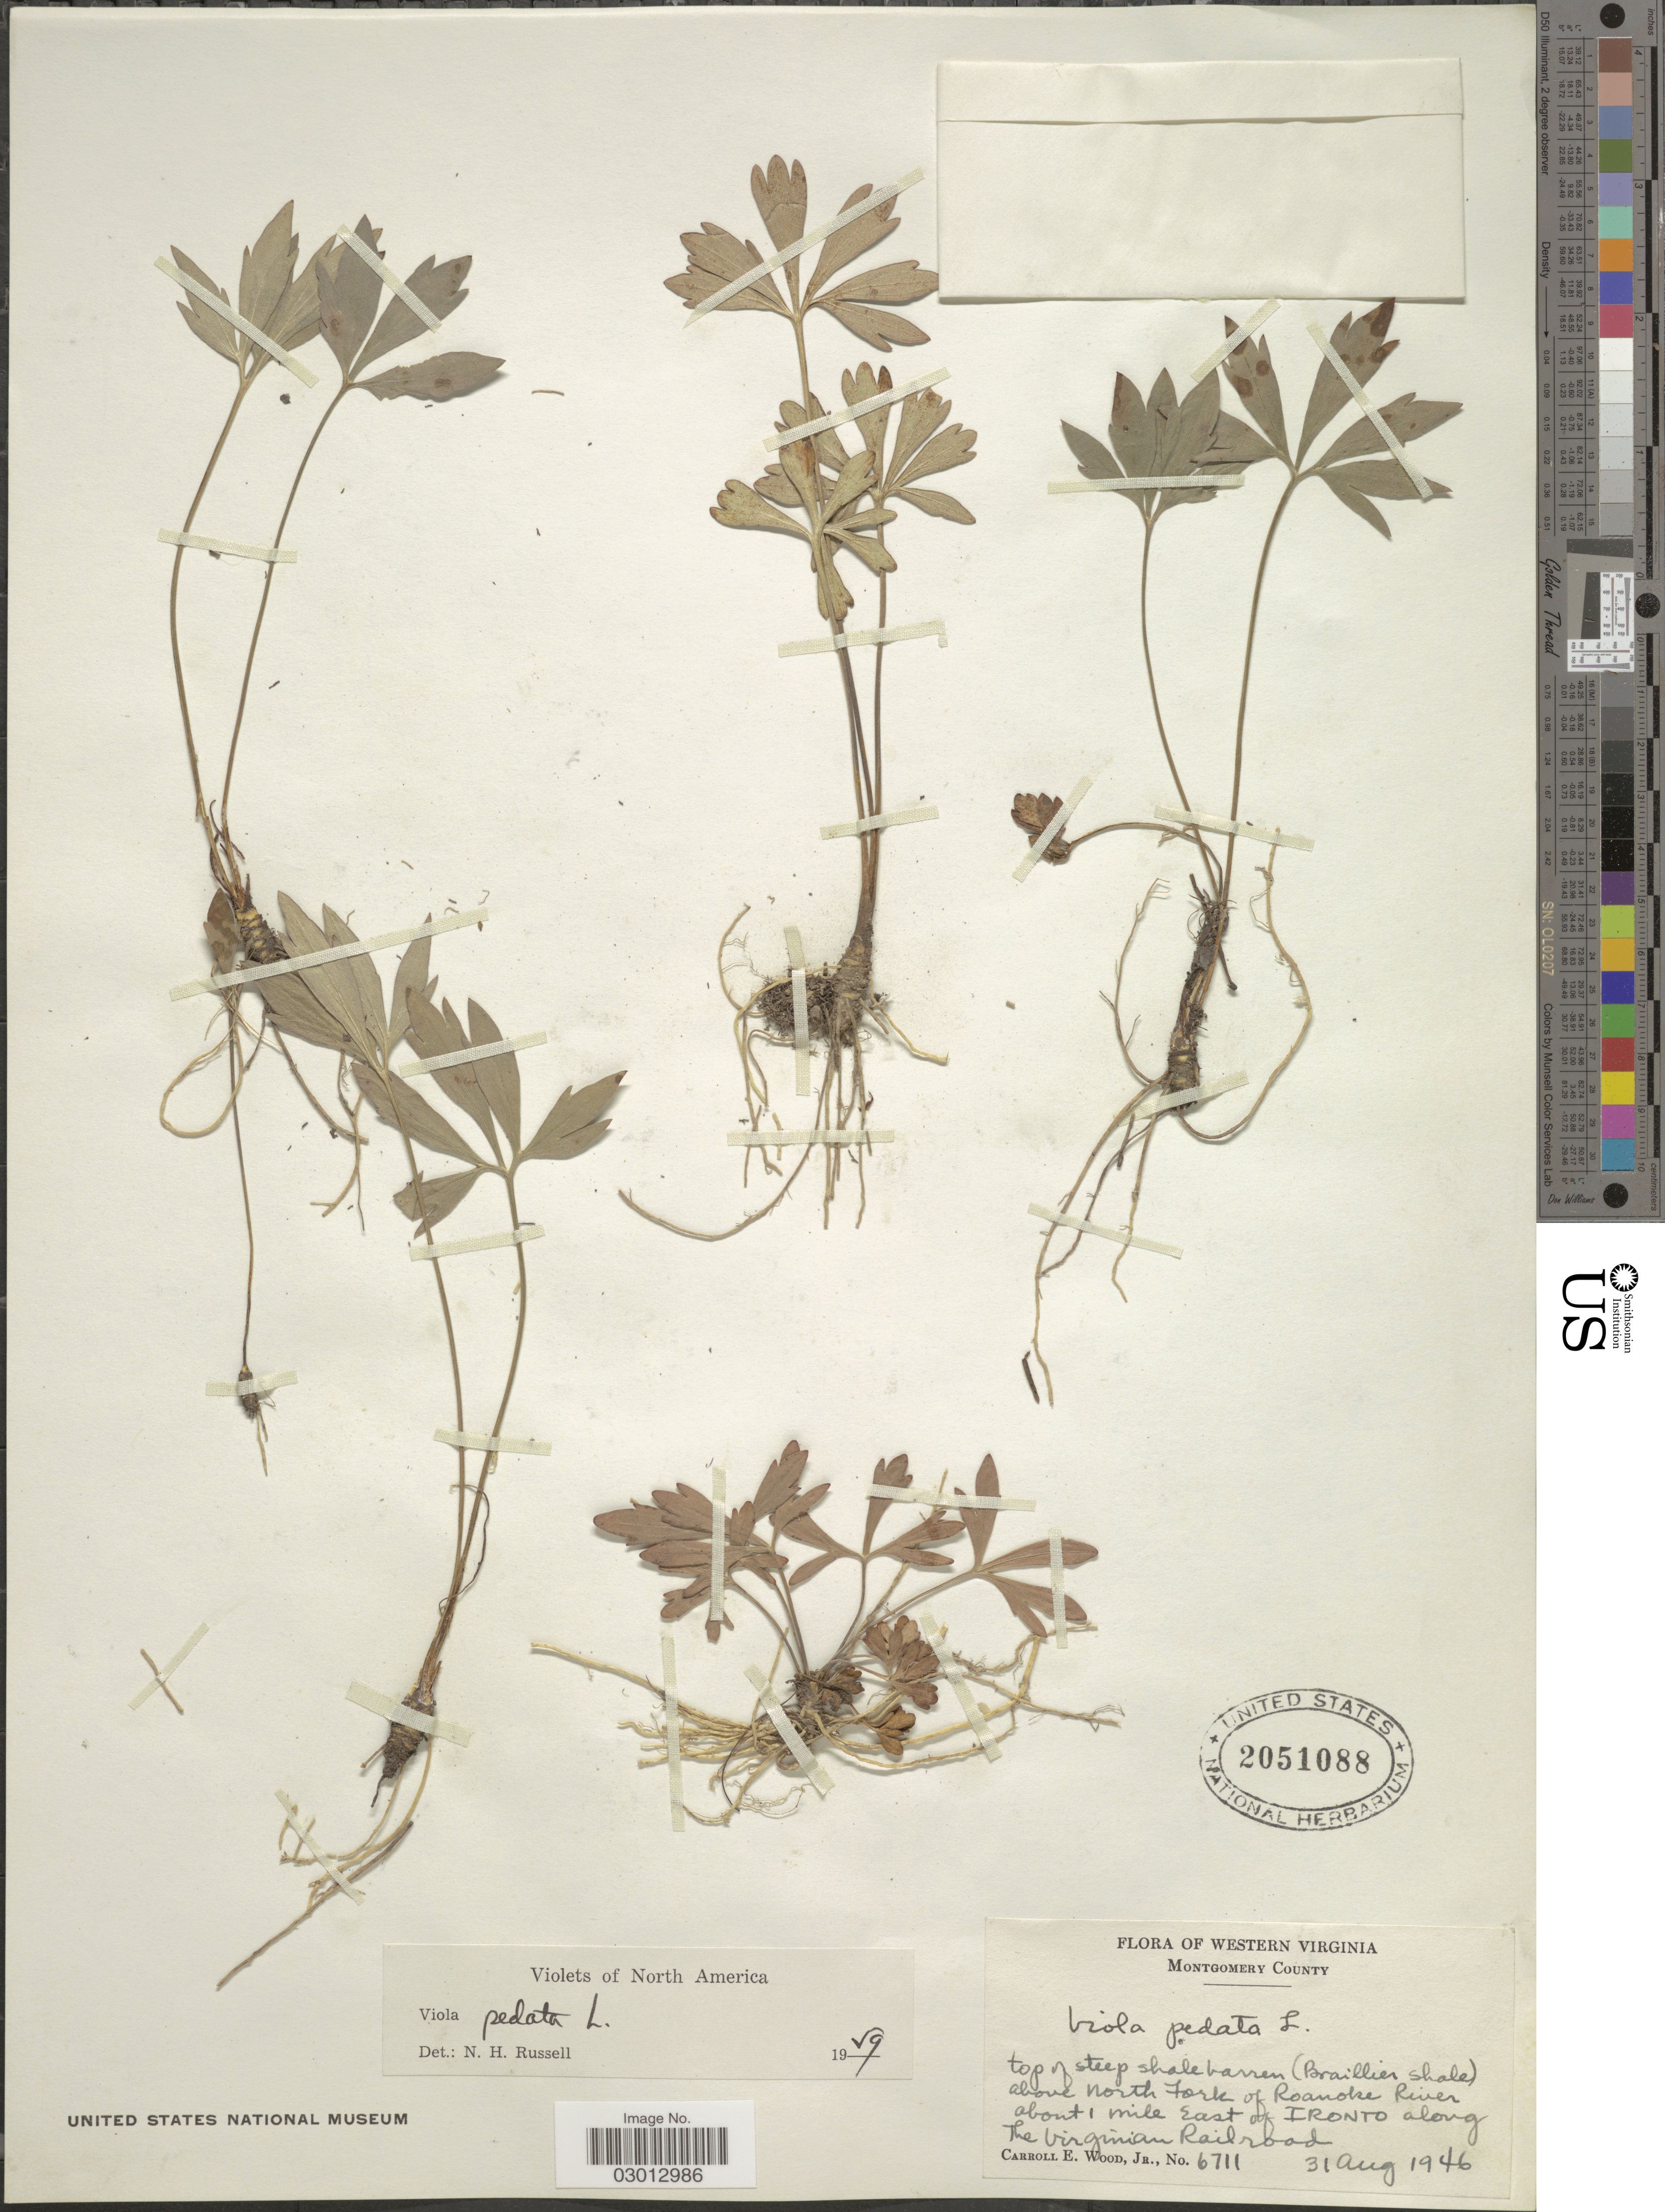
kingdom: Plantae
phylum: Tracheophyta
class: Magnoliopsida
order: Malpighiales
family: Violaceae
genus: Viola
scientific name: Viola pedata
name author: L.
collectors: C. E. Wood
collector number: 6711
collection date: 1946-08-31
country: United States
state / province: West Virginia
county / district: Montgomery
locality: Montgomery County. Top of shale barren (Braillier shale) above North Fork of Roanoke River about 1 mile East of Ironto along The Virginian Railroad.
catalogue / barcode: US 2051088